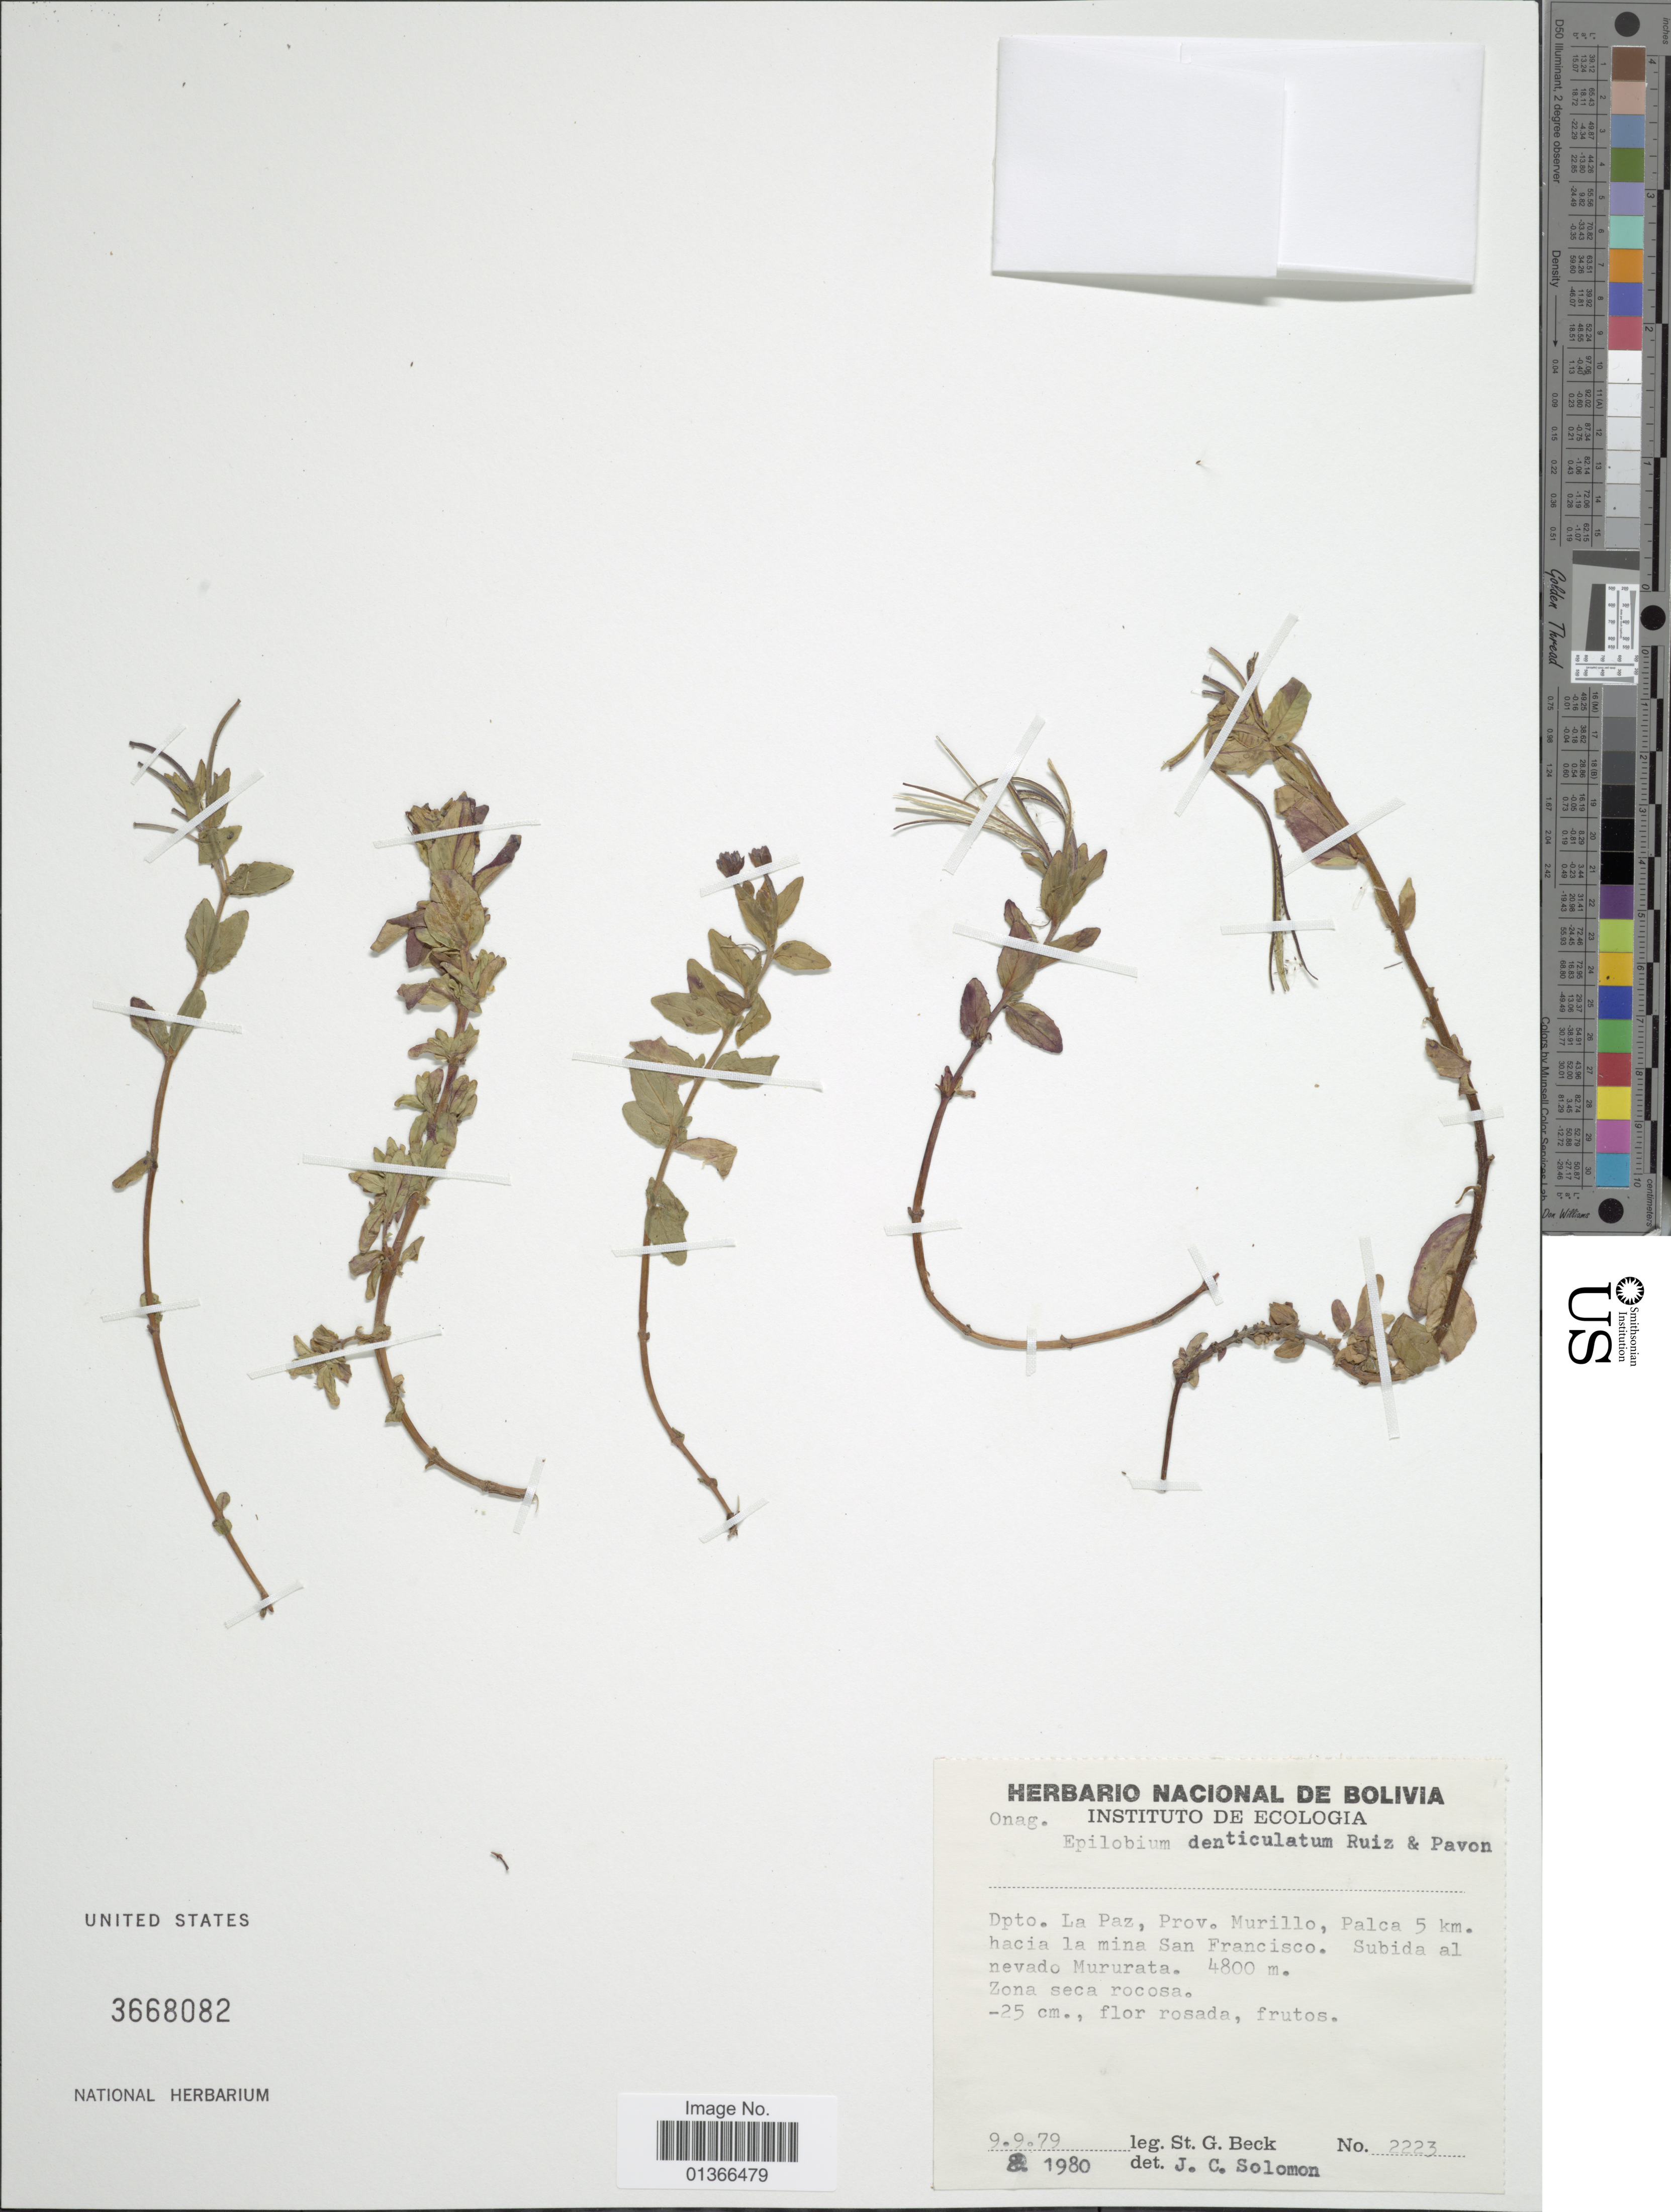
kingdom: Plantae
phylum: Tracheophyta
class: Magnoliopsida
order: Myrtales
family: Onagraceae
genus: Epilobium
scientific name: Epilobium denticulatum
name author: Ruiz & Pav.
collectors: S. G. Beck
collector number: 2223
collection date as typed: Transcribed d/m/y: 9/9/79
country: Bolivia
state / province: La Paz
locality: Prov. Murillo, Palca 5 km. hacia la mina San Francisco. Subida al nevado Mururata.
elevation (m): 4800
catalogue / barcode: US 3668082